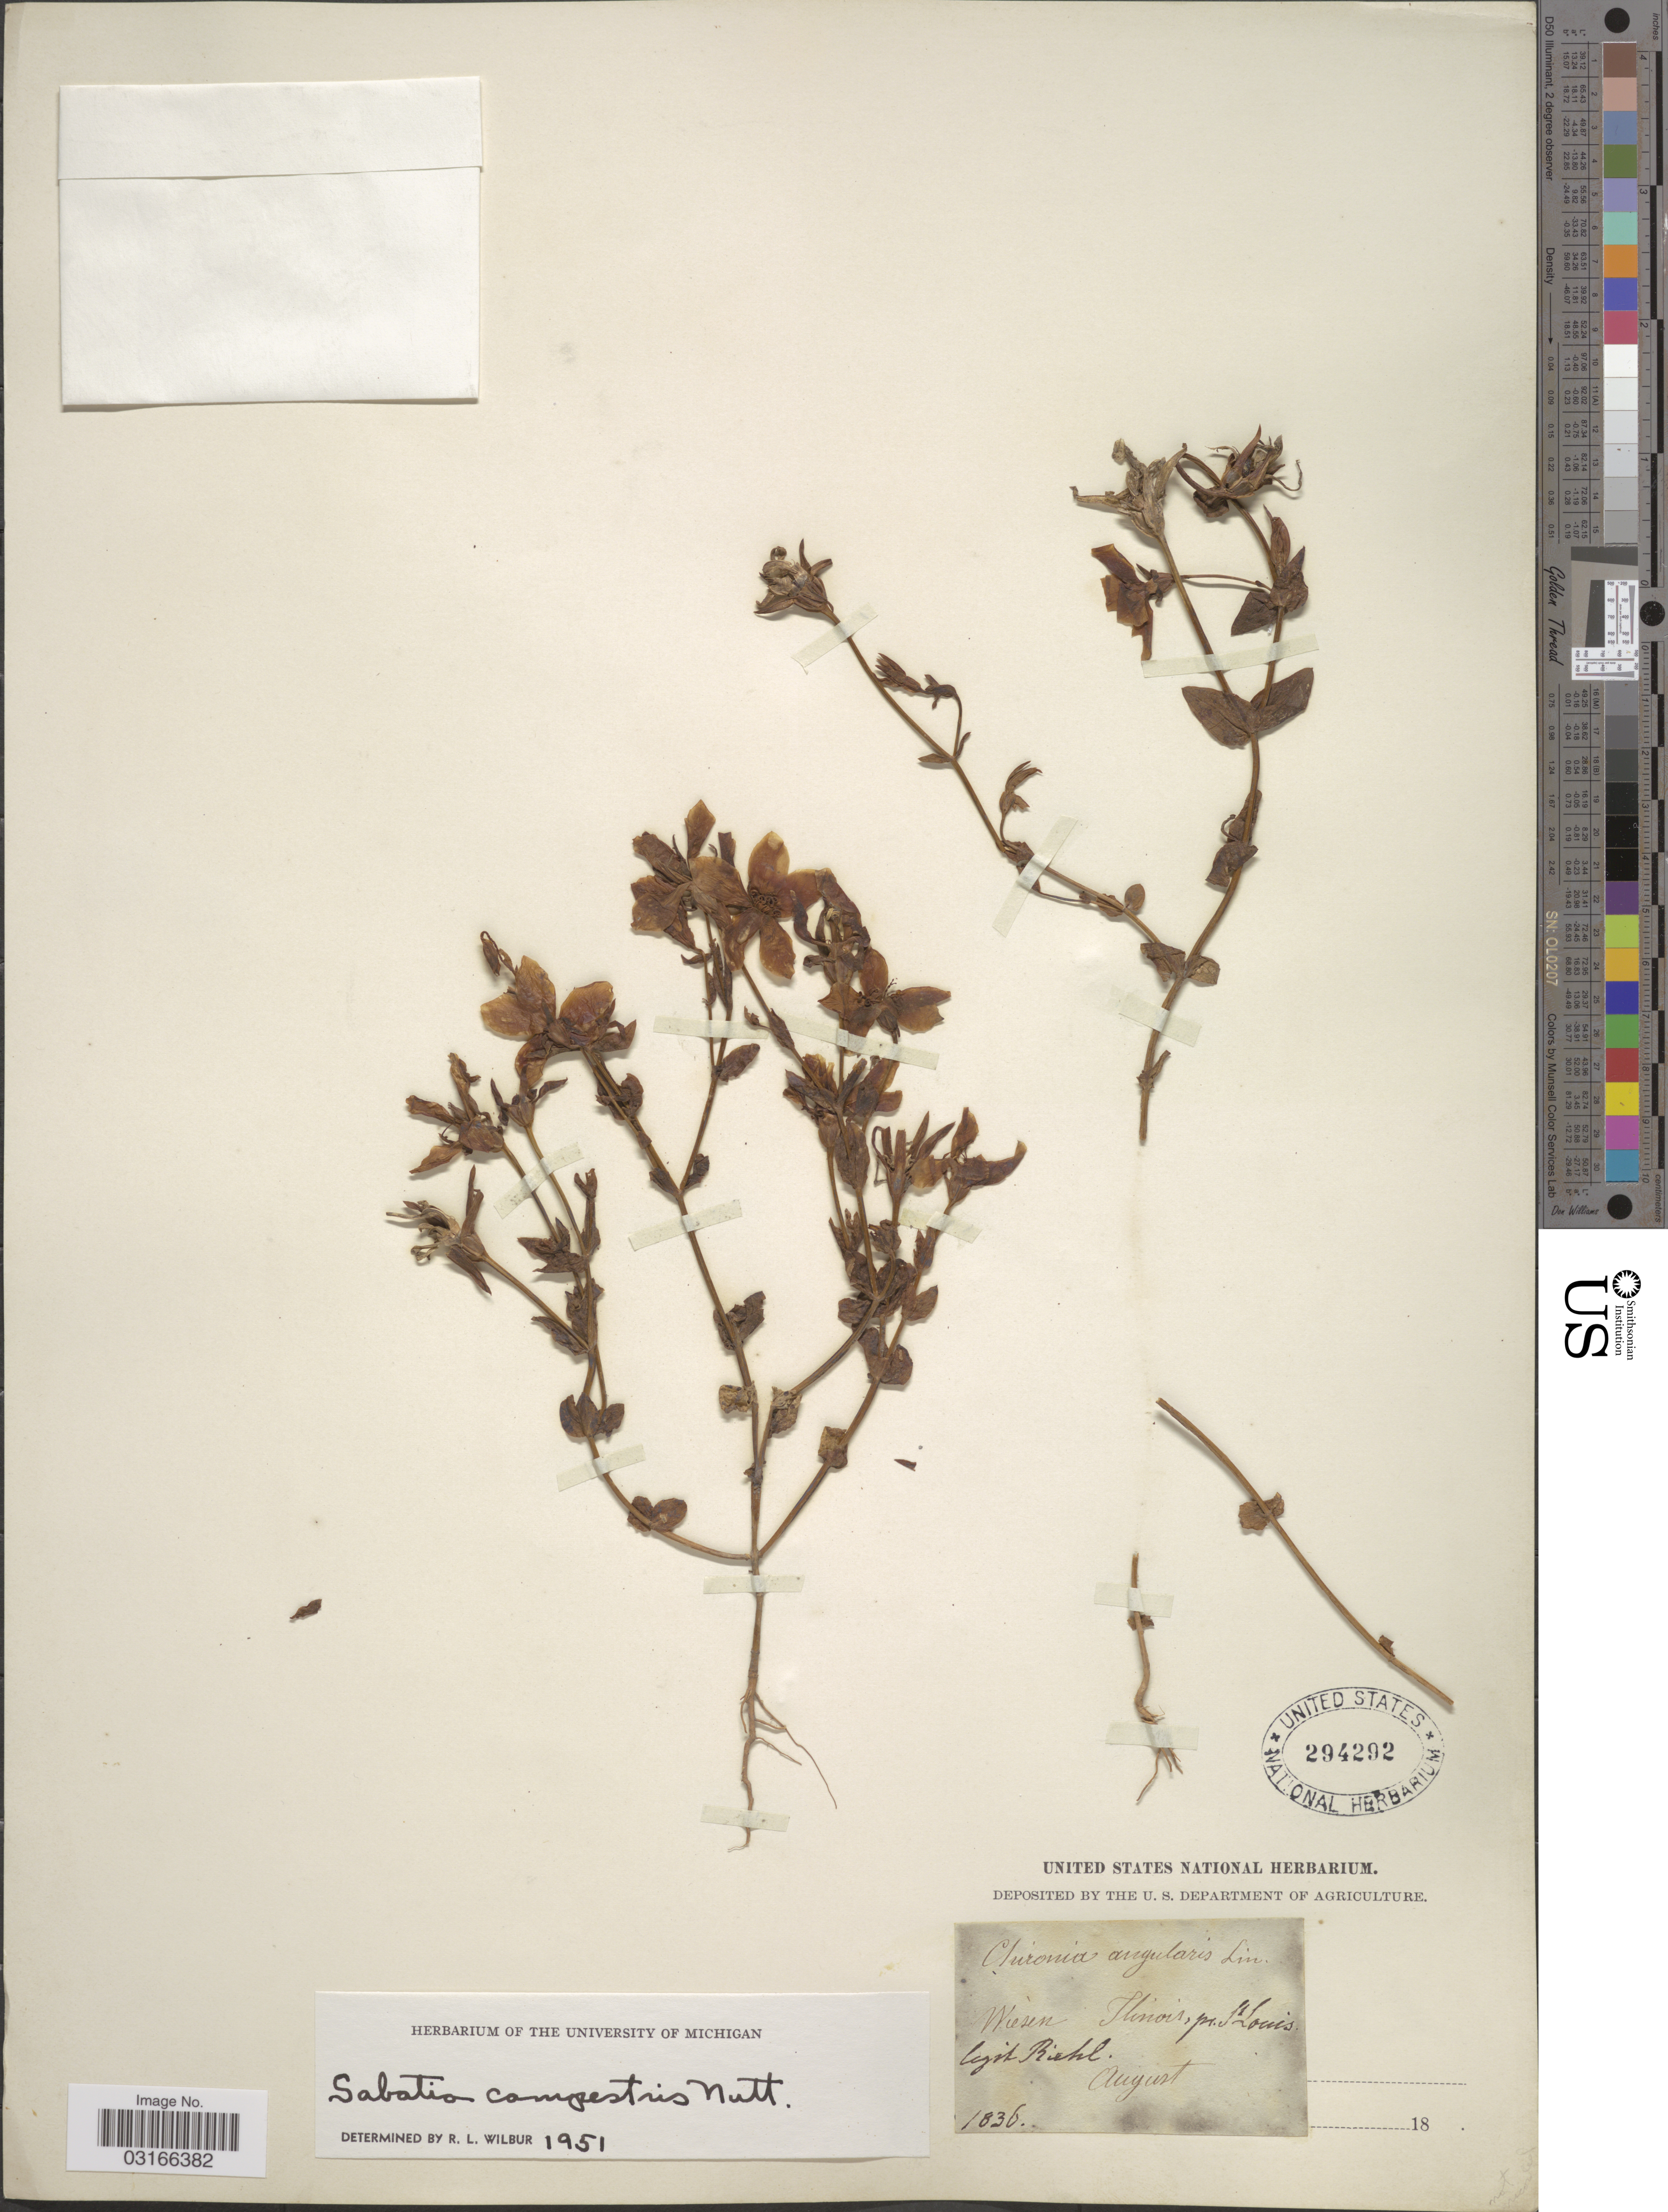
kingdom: Plantae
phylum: Tracheophyta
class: Magnoliopsida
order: Gentianales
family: Gentianaceae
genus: Sabatia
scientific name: Sabatia campestris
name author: Nutt.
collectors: Riehl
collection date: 1836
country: United States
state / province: Illinois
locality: Wiesen. Pr. St Louis.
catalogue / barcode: US 294292